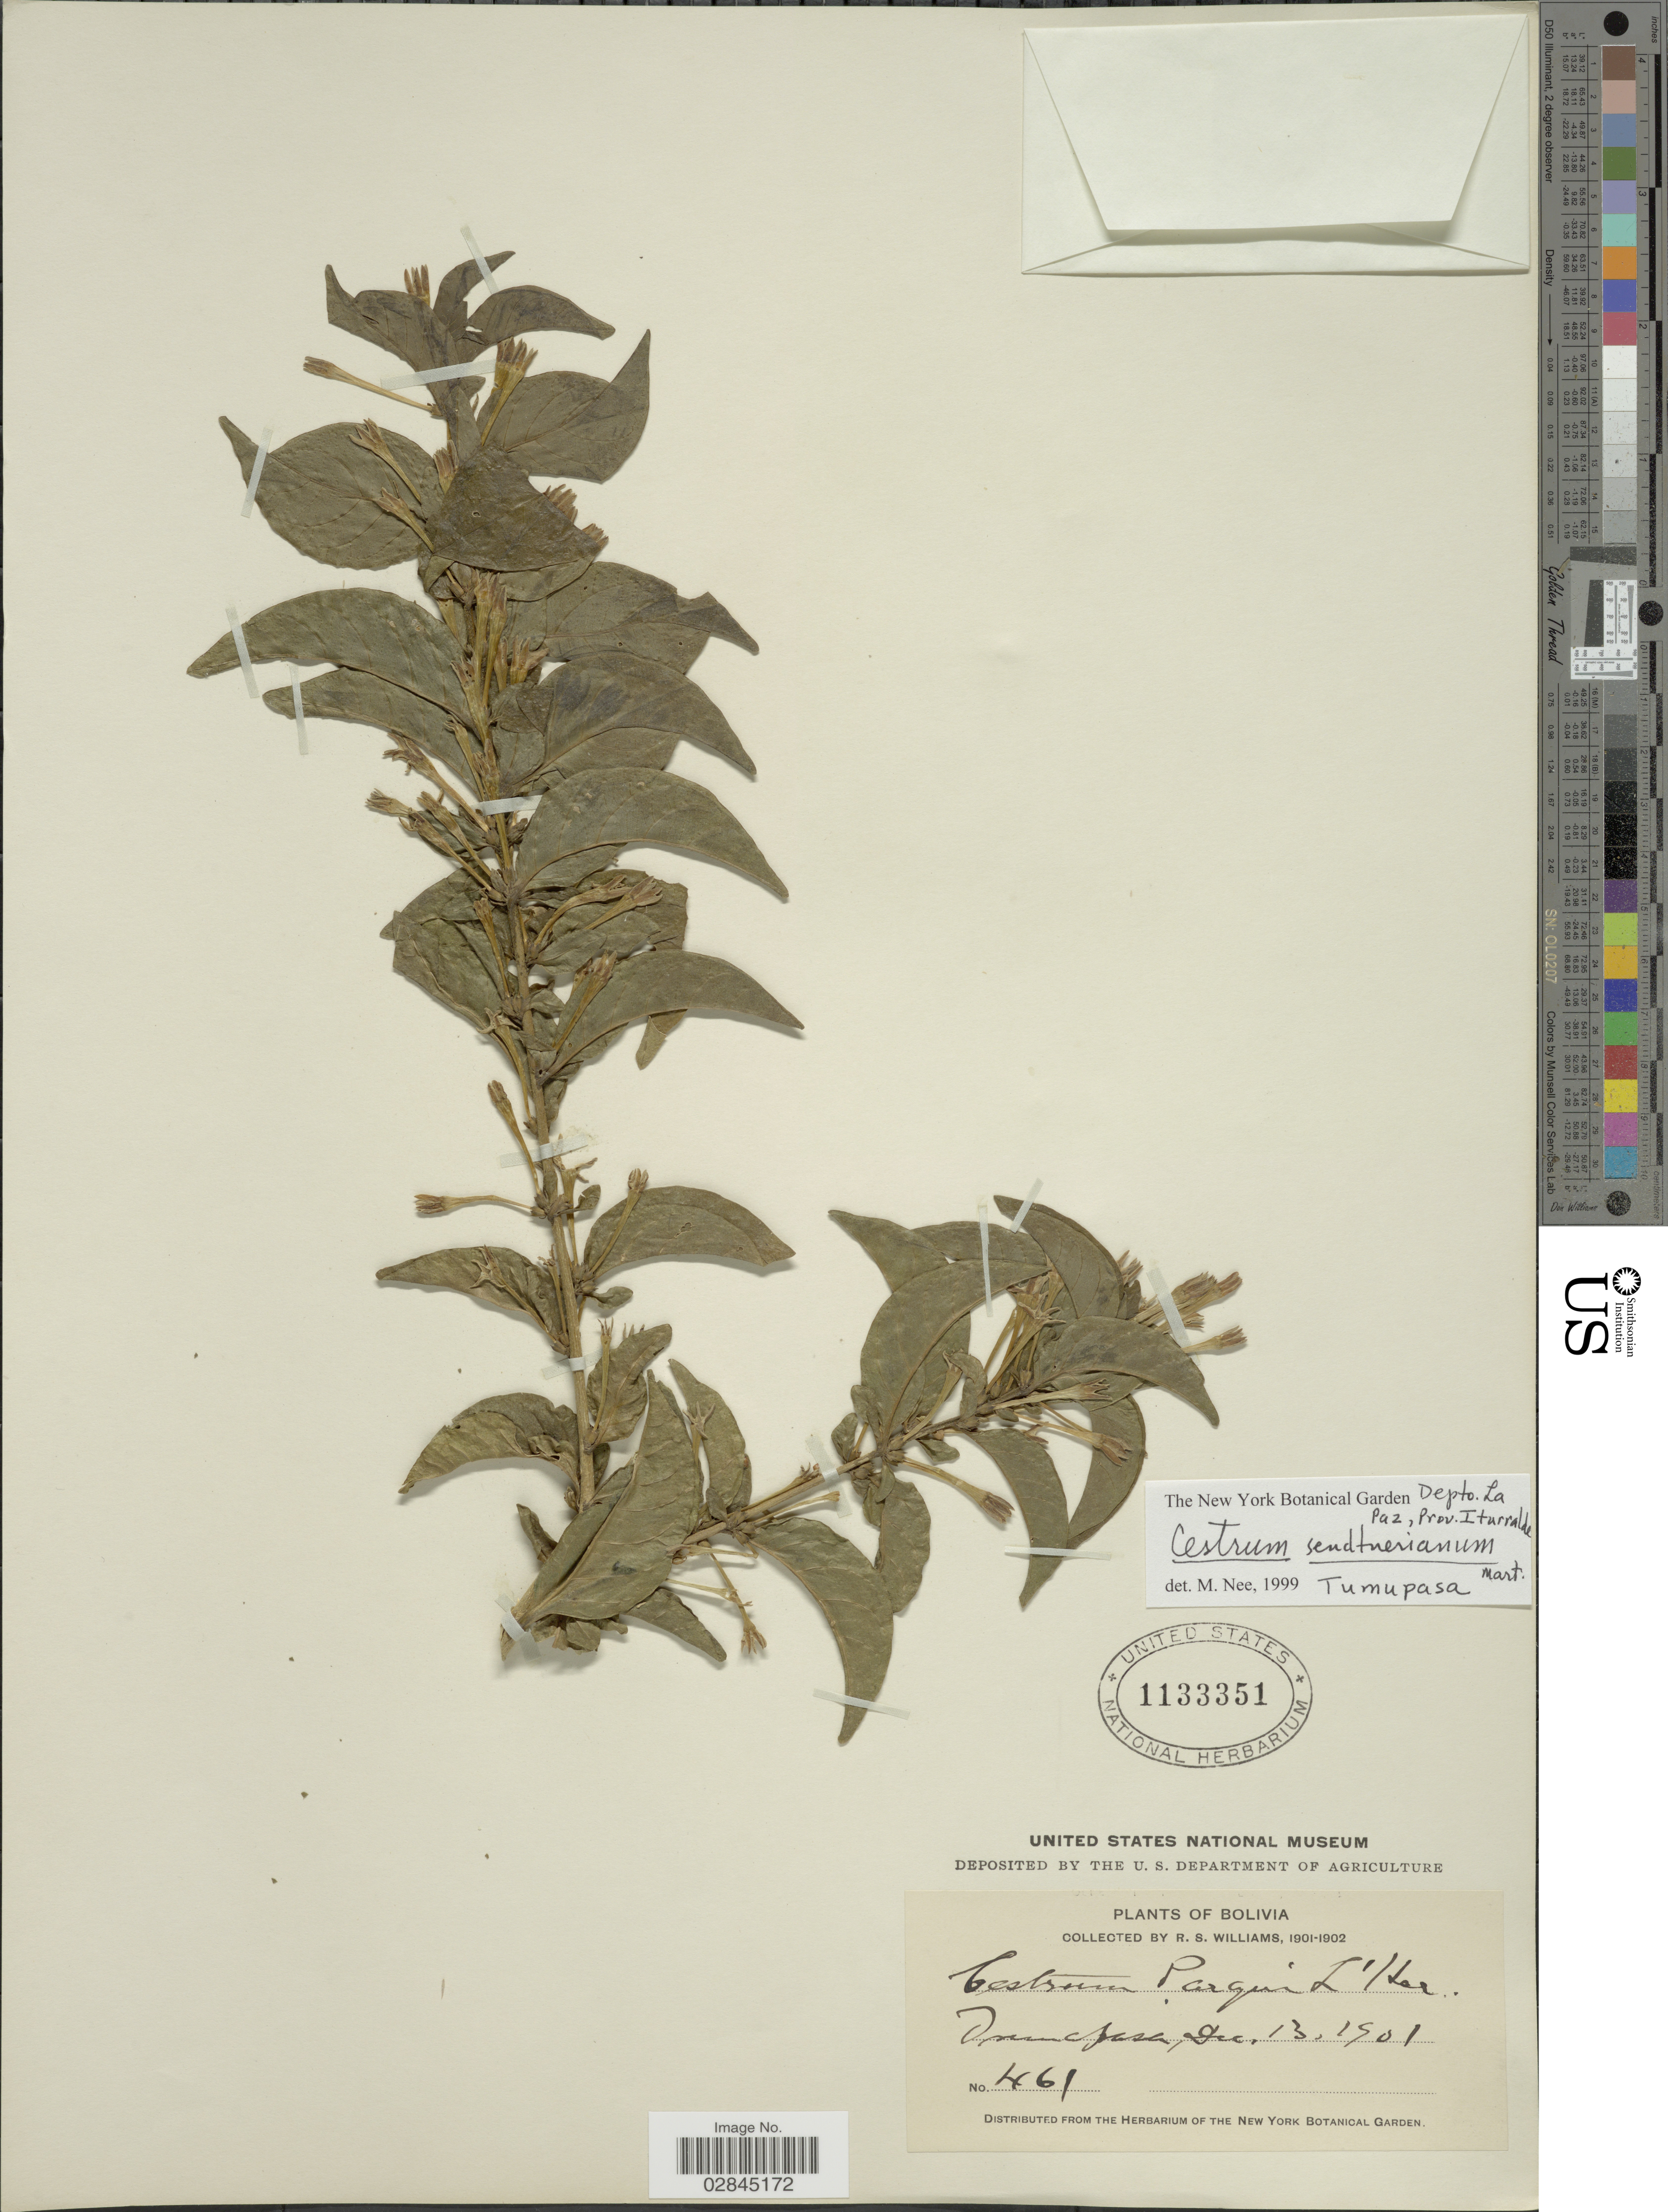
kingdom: Plantae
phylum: Tracheophyta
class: Magnoliopsida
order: Solanales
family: Solanaceae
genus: Cestrum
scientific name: Cestrum sendtnerianum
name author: Mart. ex Sendtn.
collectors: R. S. Williams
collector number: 461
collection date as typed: Dec. 13, 1901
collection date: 1901-12-13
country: Bolivia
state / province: La Paz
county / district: Iturralde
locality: Tumupasa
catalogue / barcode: US 1133351